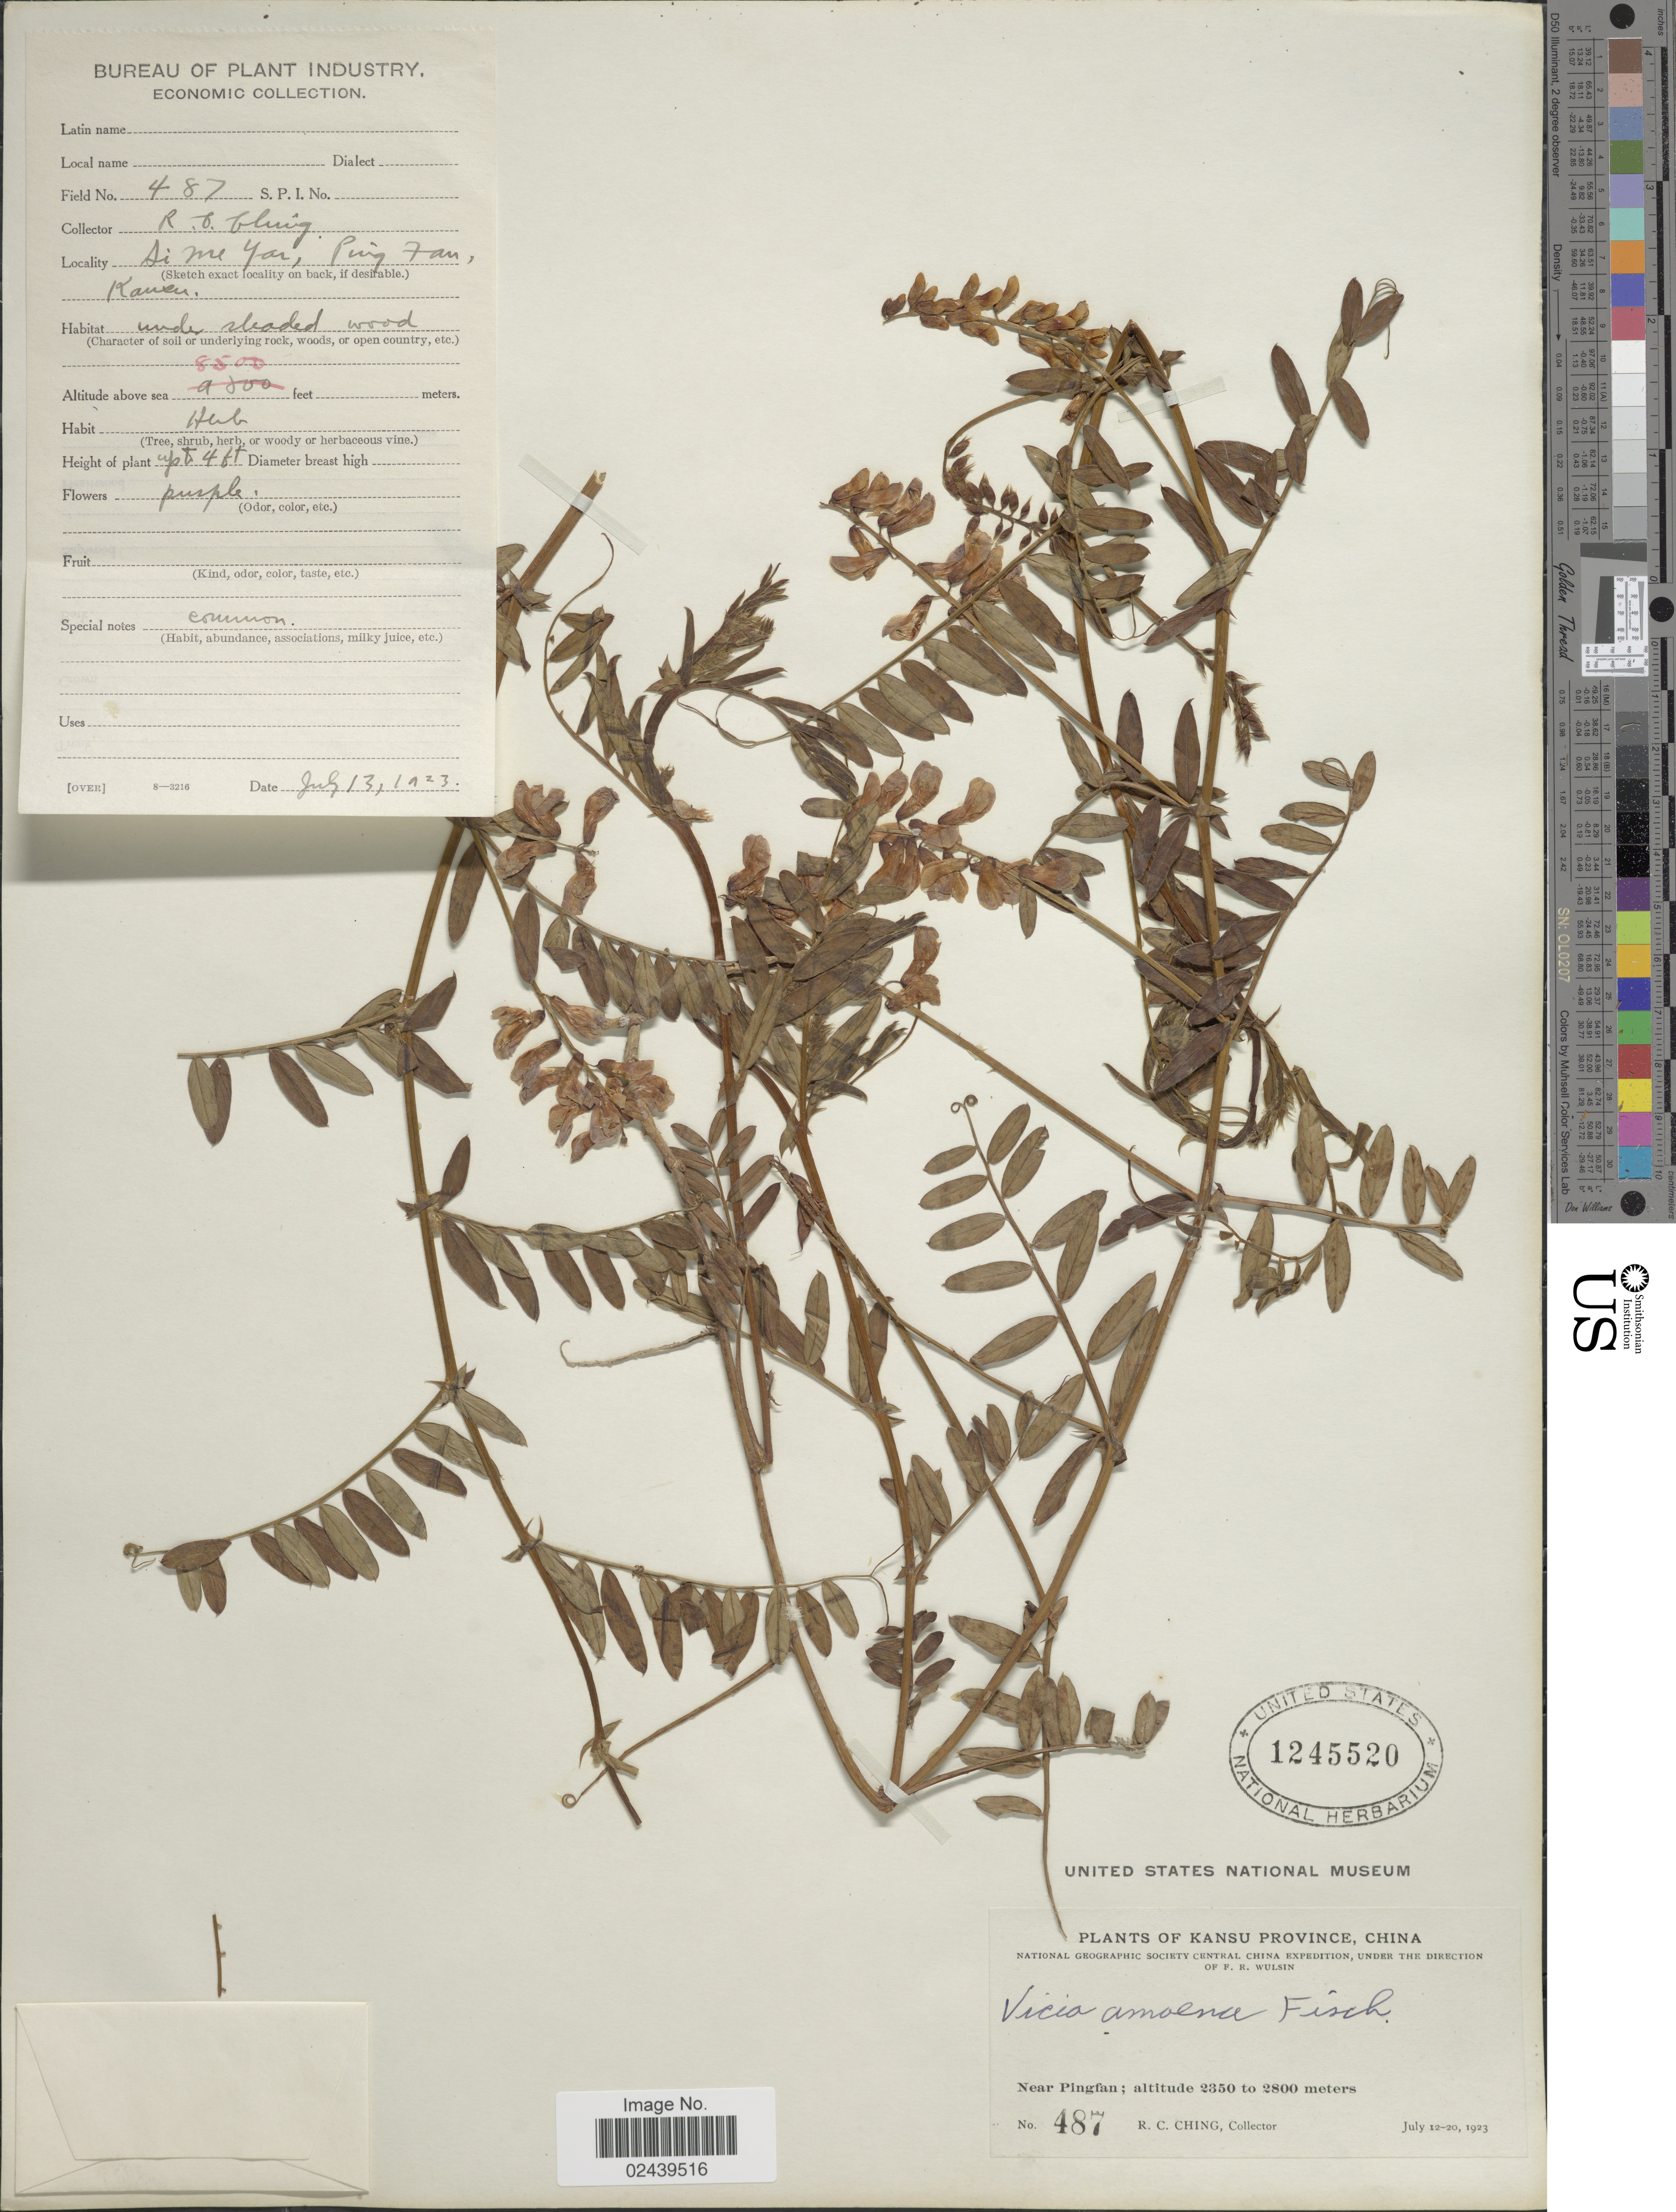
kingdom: Plantae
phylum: Tracheophyta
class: Magnoliopsida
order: Fabales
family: Fabaceae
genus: Vicia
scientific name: Vicia amoena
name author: Fisch. ex Ser.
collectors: R. C. Ching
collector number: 487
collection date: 1923-07-13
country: China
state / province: Gansu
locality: Kansu Province, China, Near Pingfan, Si Me Yar, Kansu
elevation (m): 2591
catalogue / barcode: US 1244520